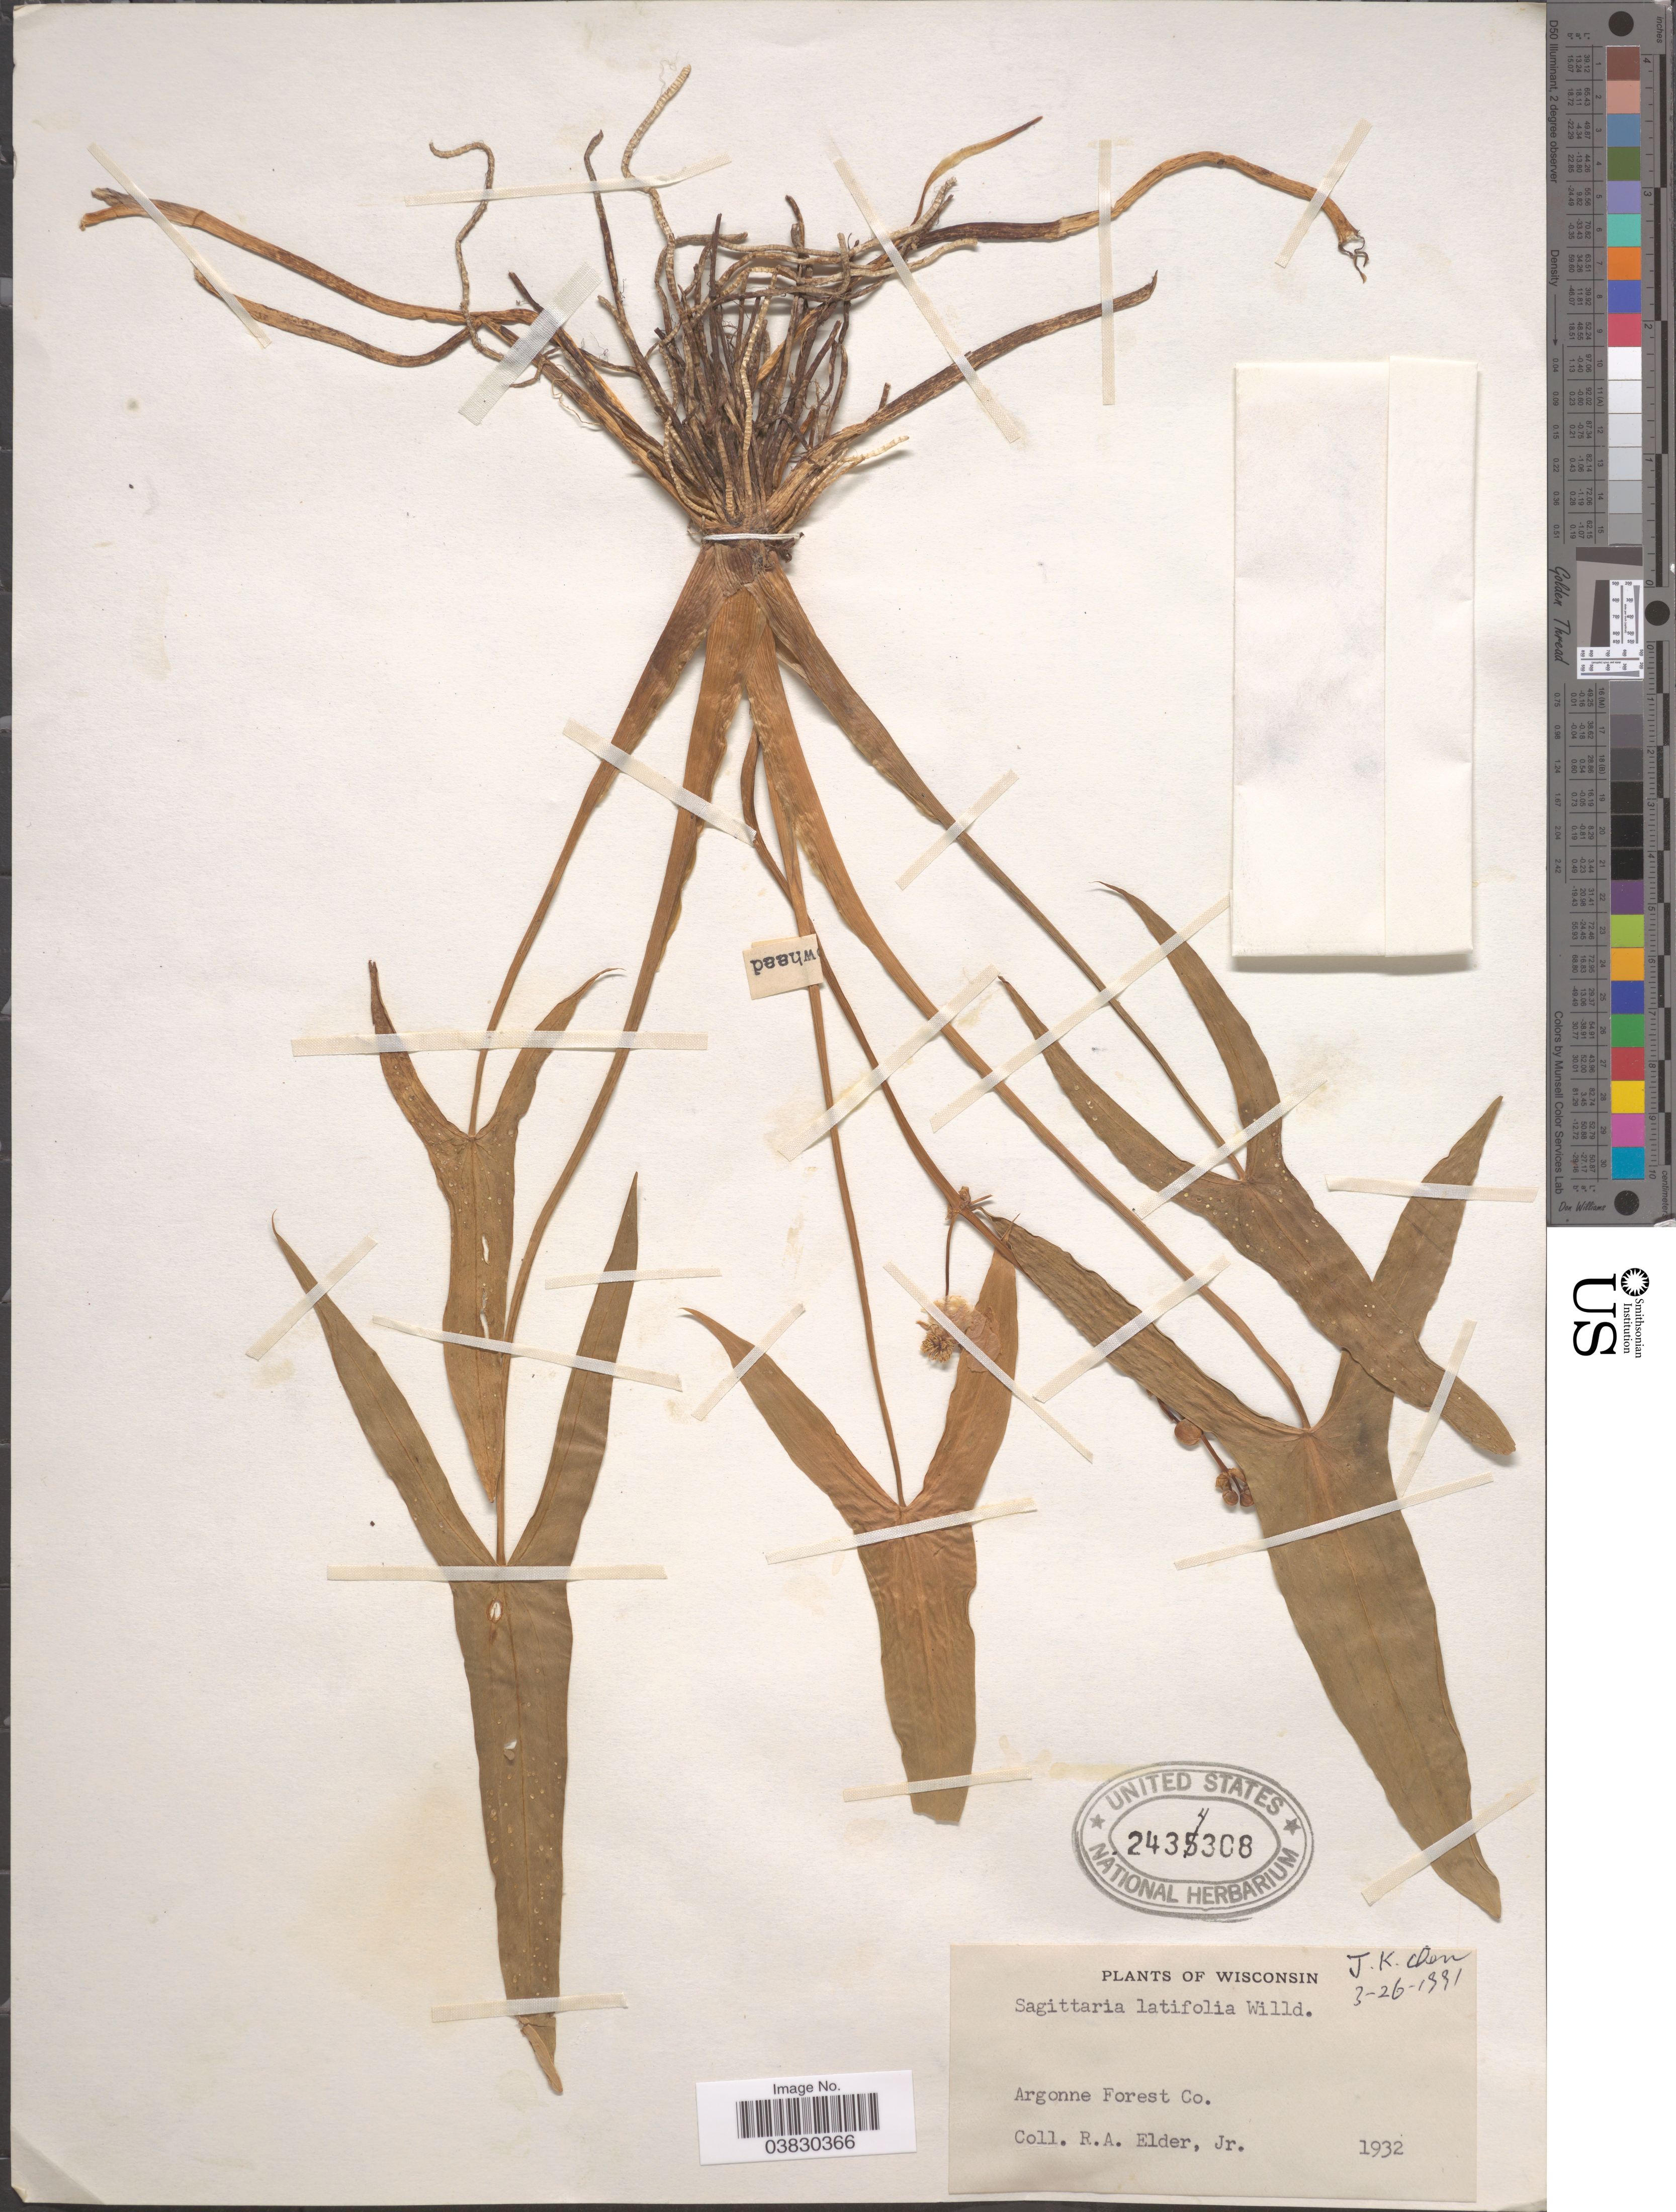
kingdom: Plantae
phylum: Tracheophyta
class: Liliopsida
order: Alismatales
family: Alismataceae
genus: Sagittaria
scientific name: Sagittaria latifolia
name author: Willd.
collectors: R. Elder Jr.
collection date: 1932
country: United States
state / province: Wisconsin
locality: Argonne Forest Co.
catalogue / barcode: US 2434308